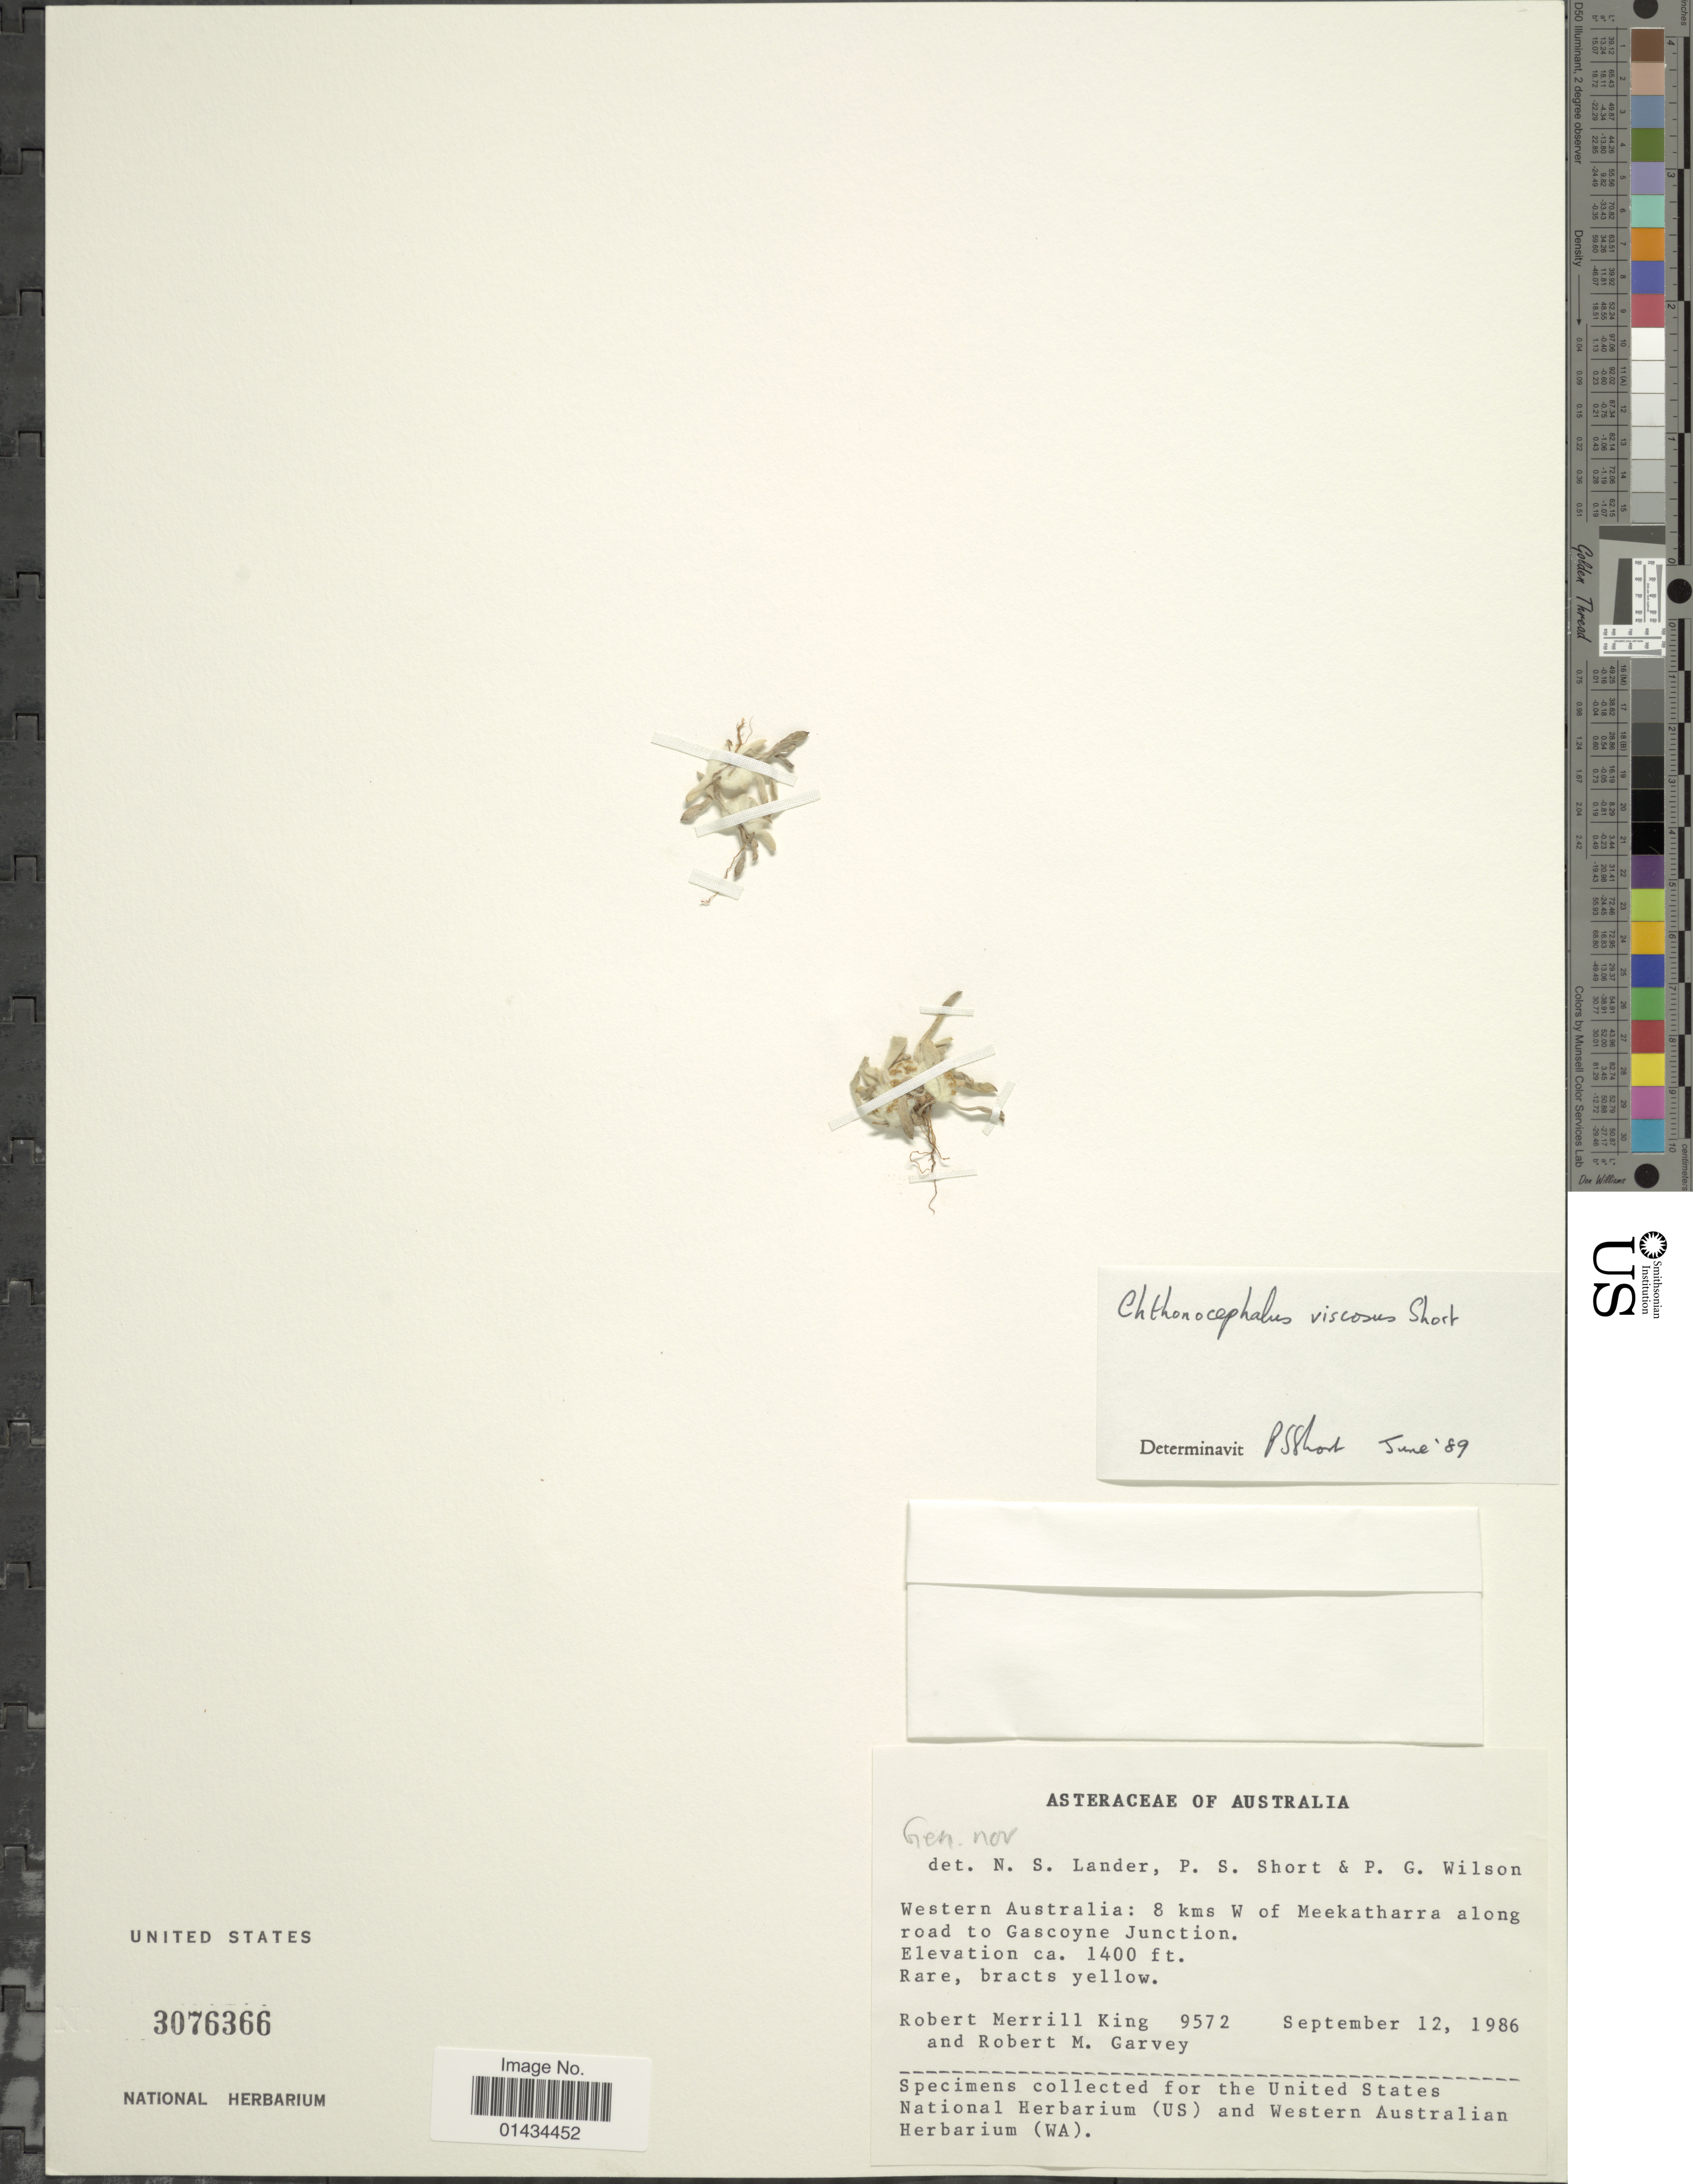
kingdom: Plantae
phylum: Tracheophyta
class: Magnoliopsida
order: Asterales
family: Asteraceae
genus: Chthonocephalus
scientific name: Chthonocephalus viscosus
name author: P.S. Short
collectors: R. M. King & R. Garvey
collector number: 9572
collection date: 1986-09-12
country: Australia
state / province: Western Australia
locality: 8 kms W of Meekatharra along road to Gascoyne Junction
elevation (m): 427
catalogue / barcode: US 3076366